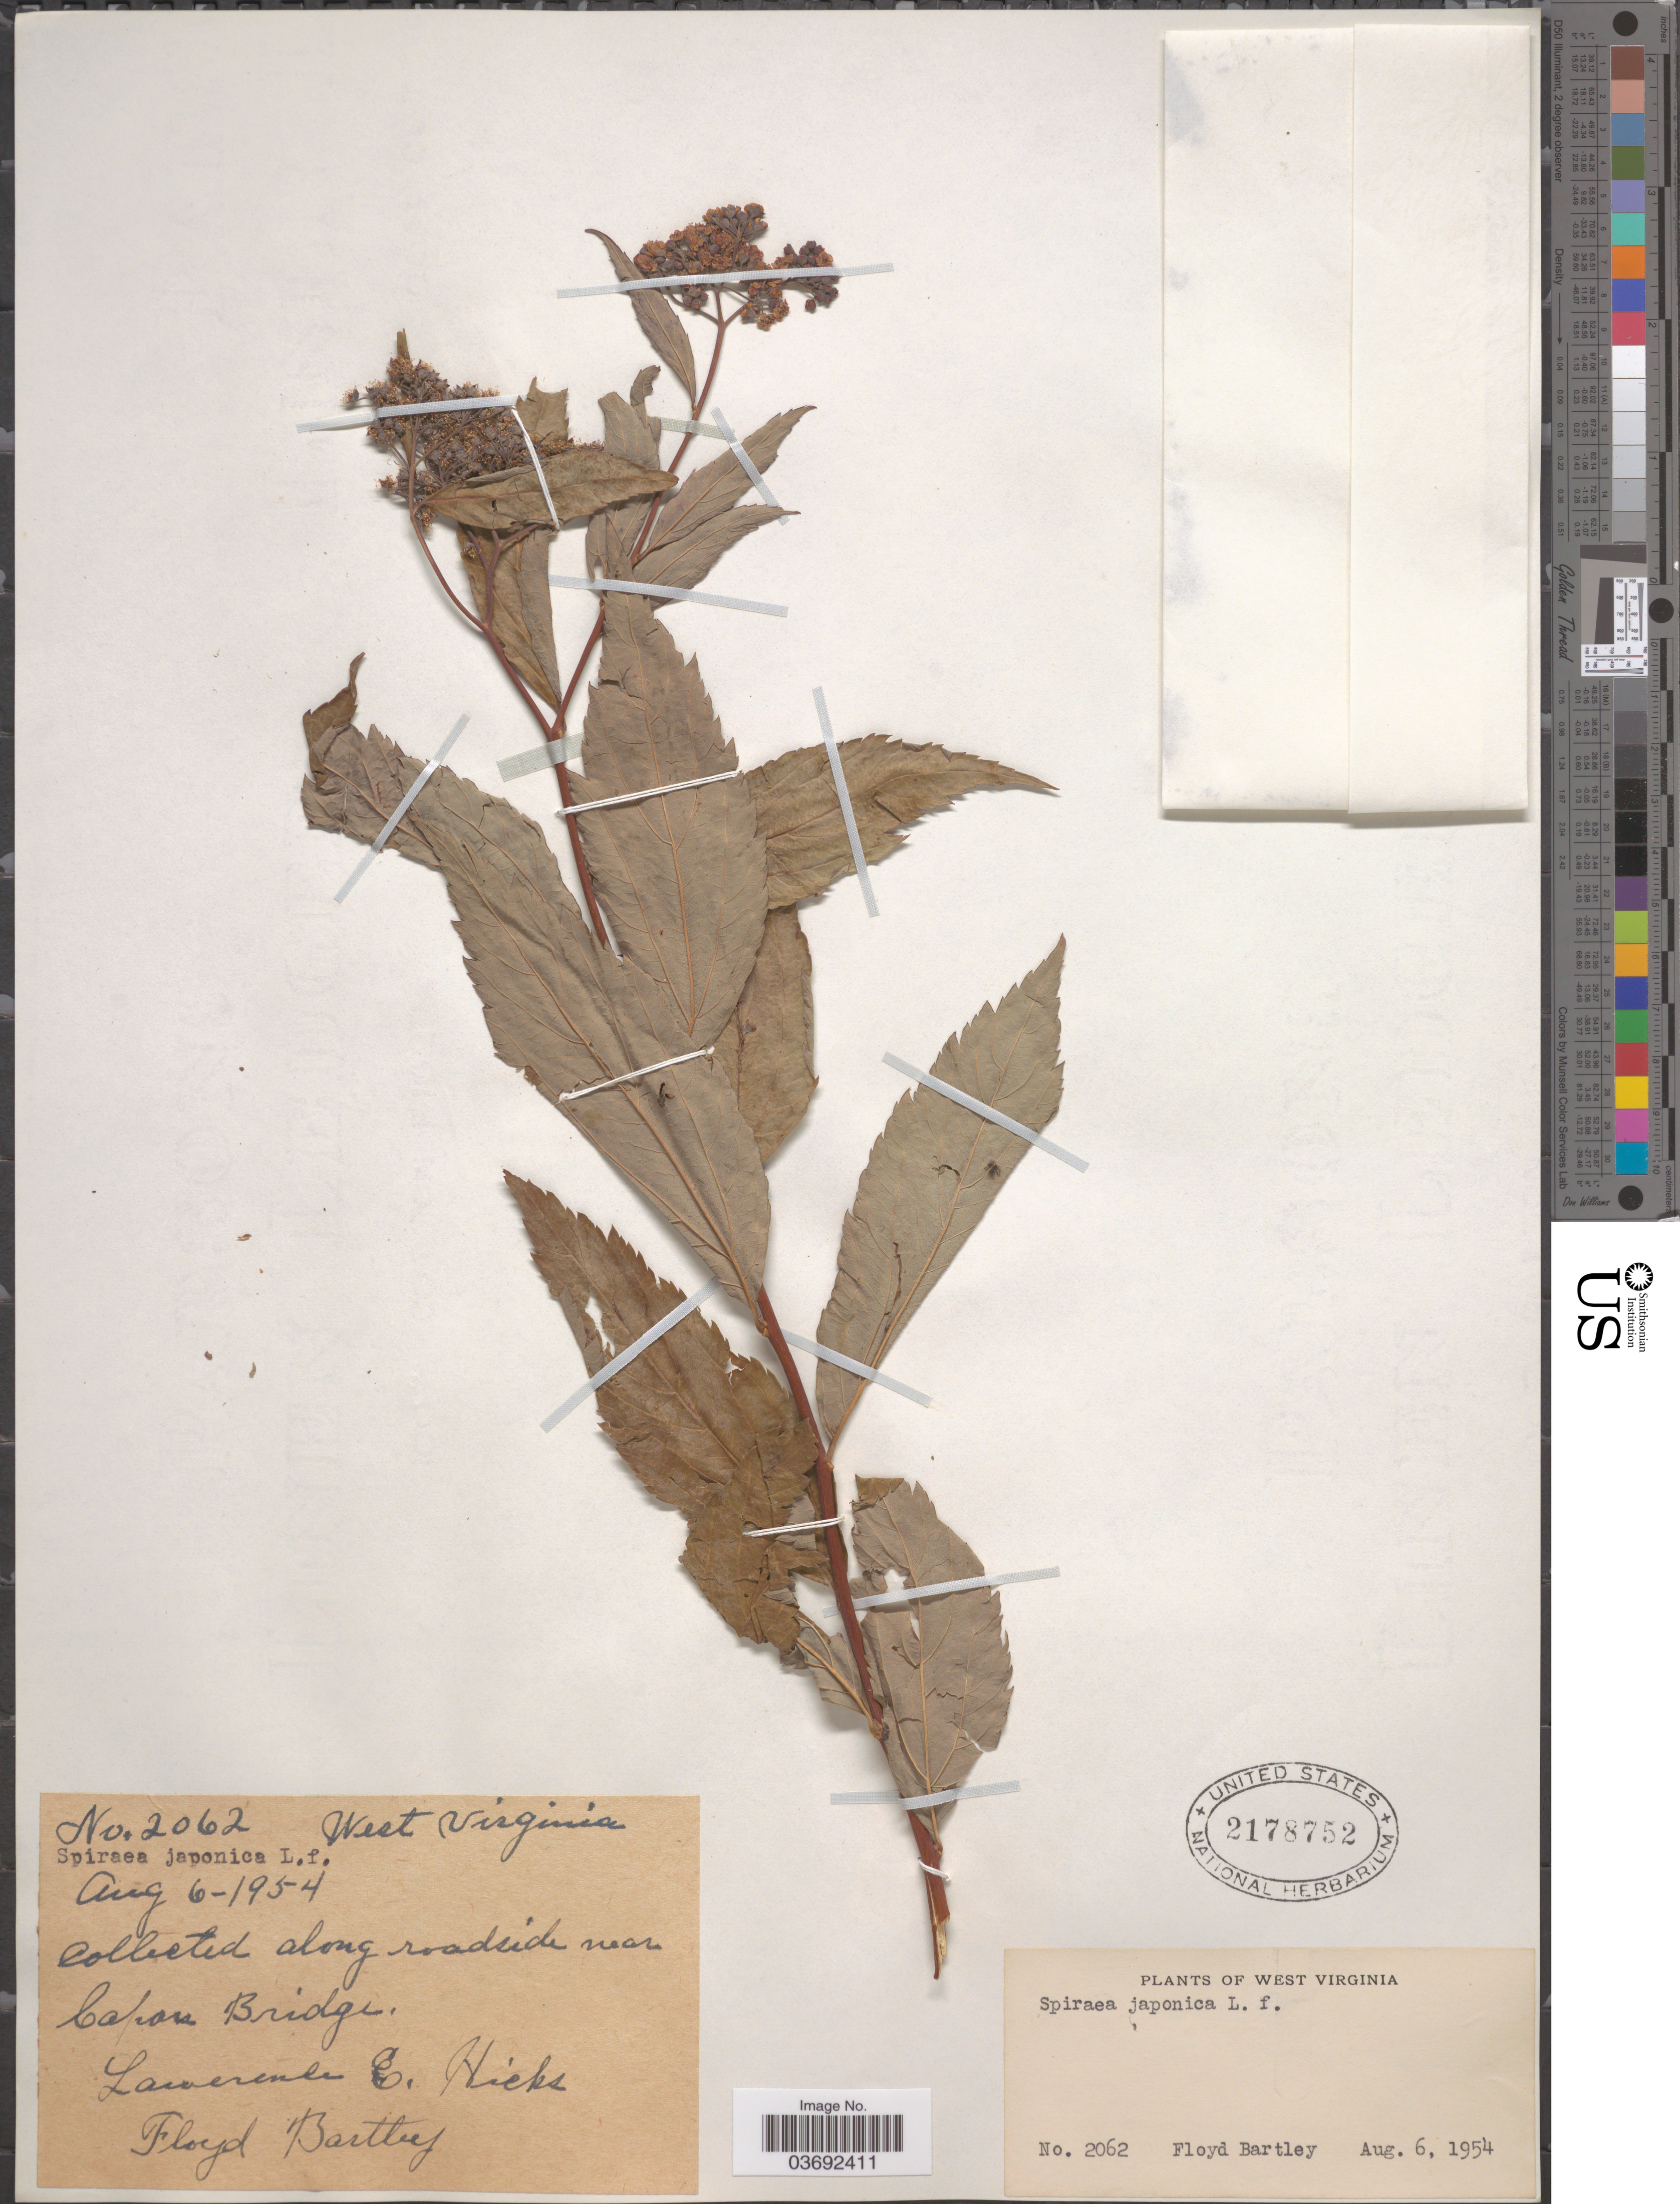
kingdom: Plantae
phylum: Tracheophyta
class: Magnoliopsida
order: Rosales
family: Rosaceae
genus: Spiraea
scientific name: Spiraea japonica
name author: L. f.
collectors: L. E. Hicks & F. Bartley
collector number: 2062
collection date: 1954-08-06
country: United States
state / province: West Virginia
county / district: Hampshire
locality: Along roadside near Capon Bridge.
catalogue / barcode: US 2178752